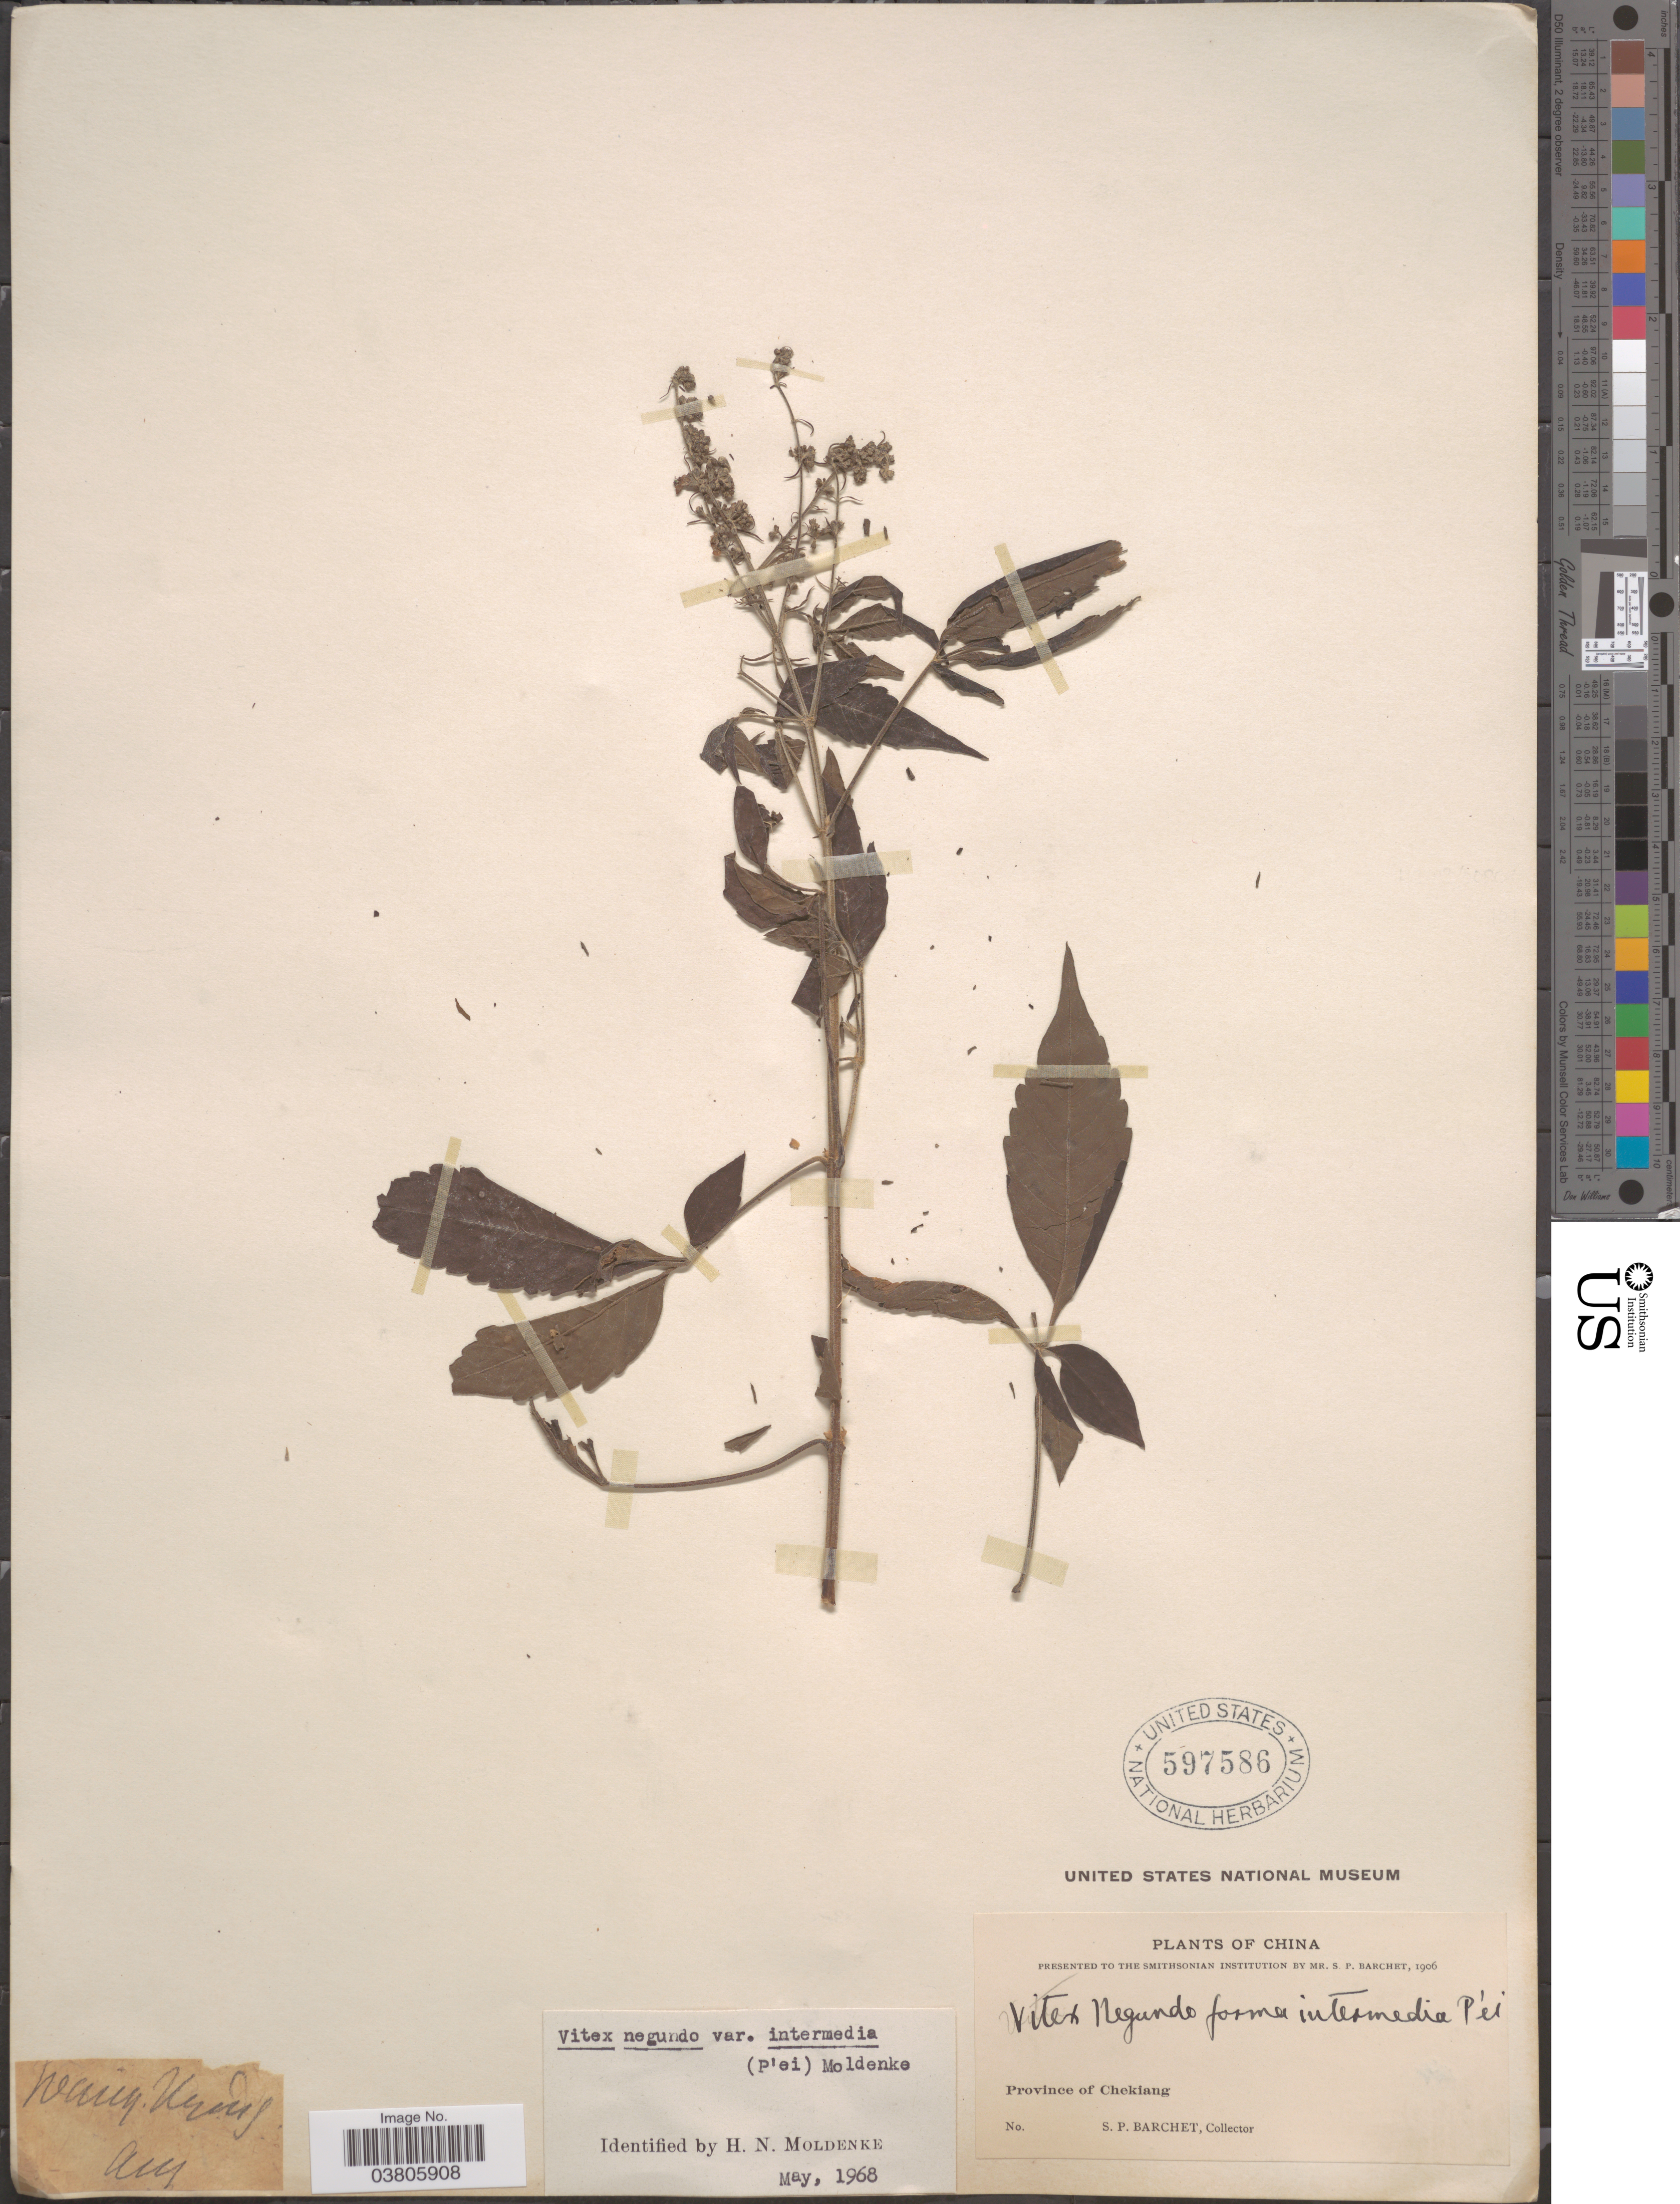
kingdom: Plantae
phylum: Tracheophyta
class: Magnoliopsida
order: Lamiales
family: Lamiaceae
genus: Vitex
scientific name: Vitex negundo var. intermedia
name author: (C. Pei) Moldenke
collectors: S. P. Barchet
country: China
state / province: Zhejiang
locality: Province of Chekiang.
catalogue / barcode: US 597586